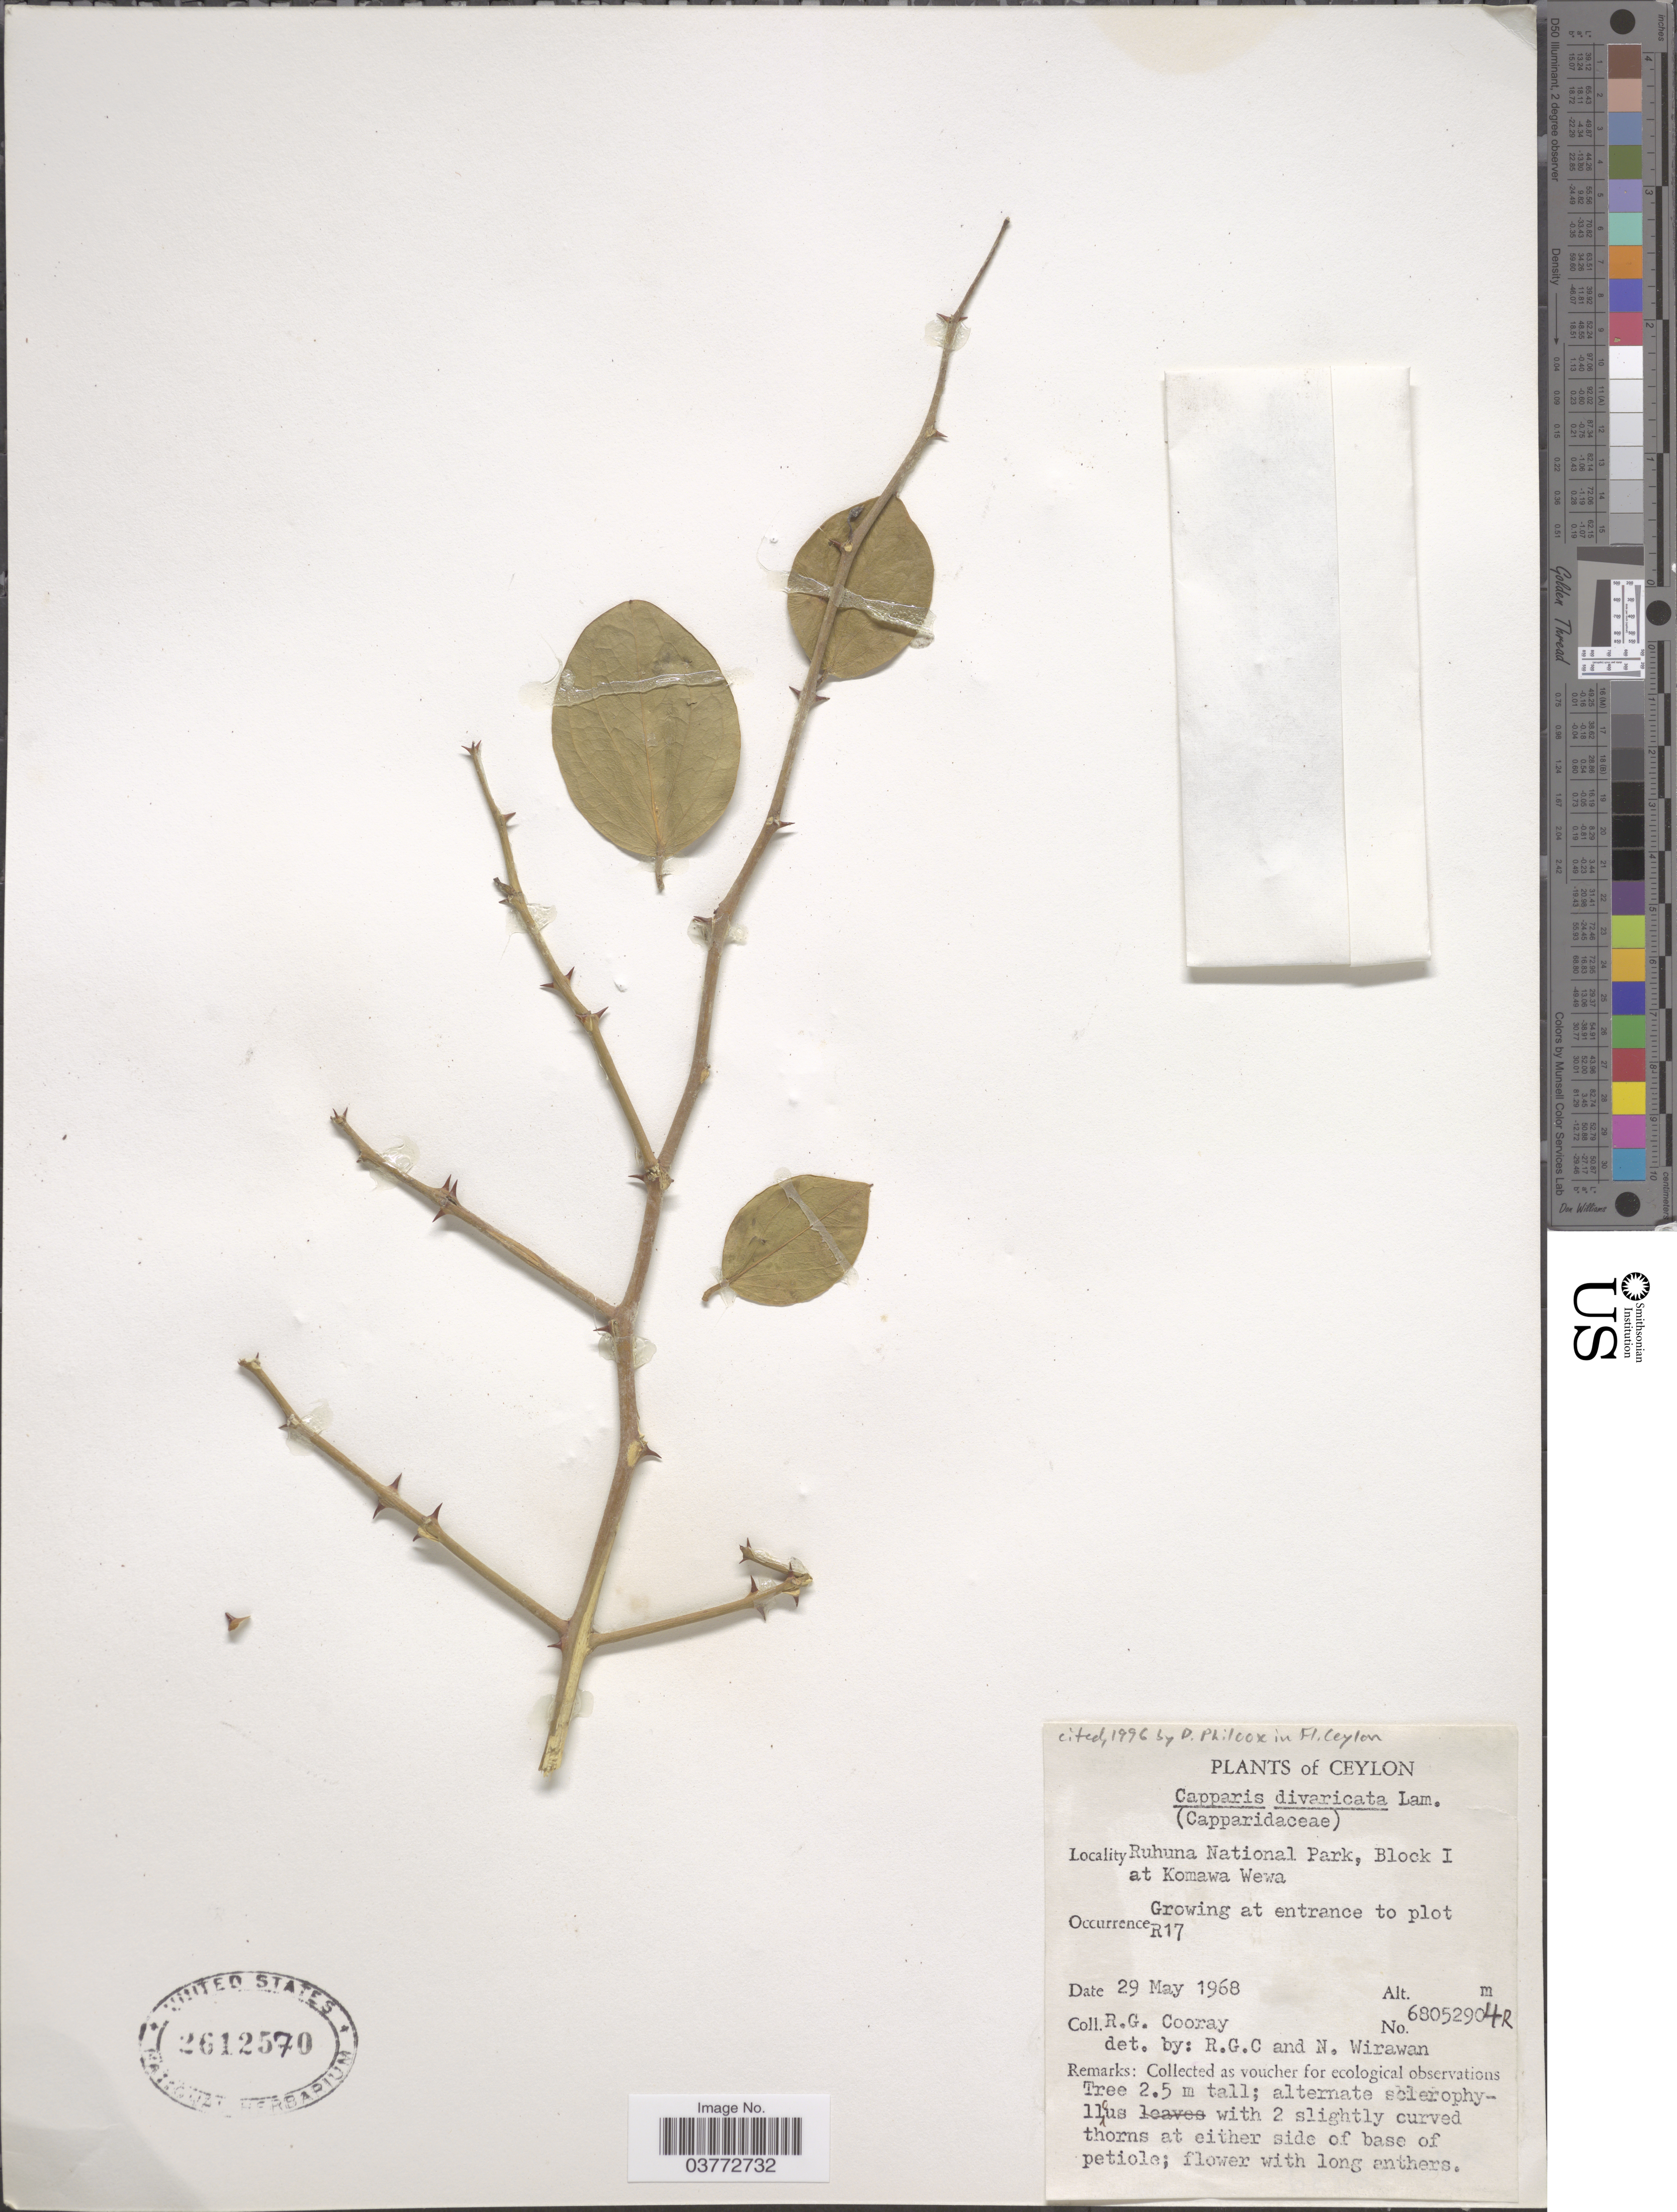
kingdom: Plantae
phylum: Tracheophyta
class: Magnoliopsida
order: Brassicales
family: Capparaceae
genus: Capparis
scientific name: Capparis divaricata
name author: Lam.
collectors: R. Cooray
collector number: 68052904R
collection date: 1968-05-29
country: Sri Lanka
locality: Ceylon. Ruhuna National Park, Block I at Komawa Wewa. At entrance to plot R17.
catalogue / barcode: US 2612570